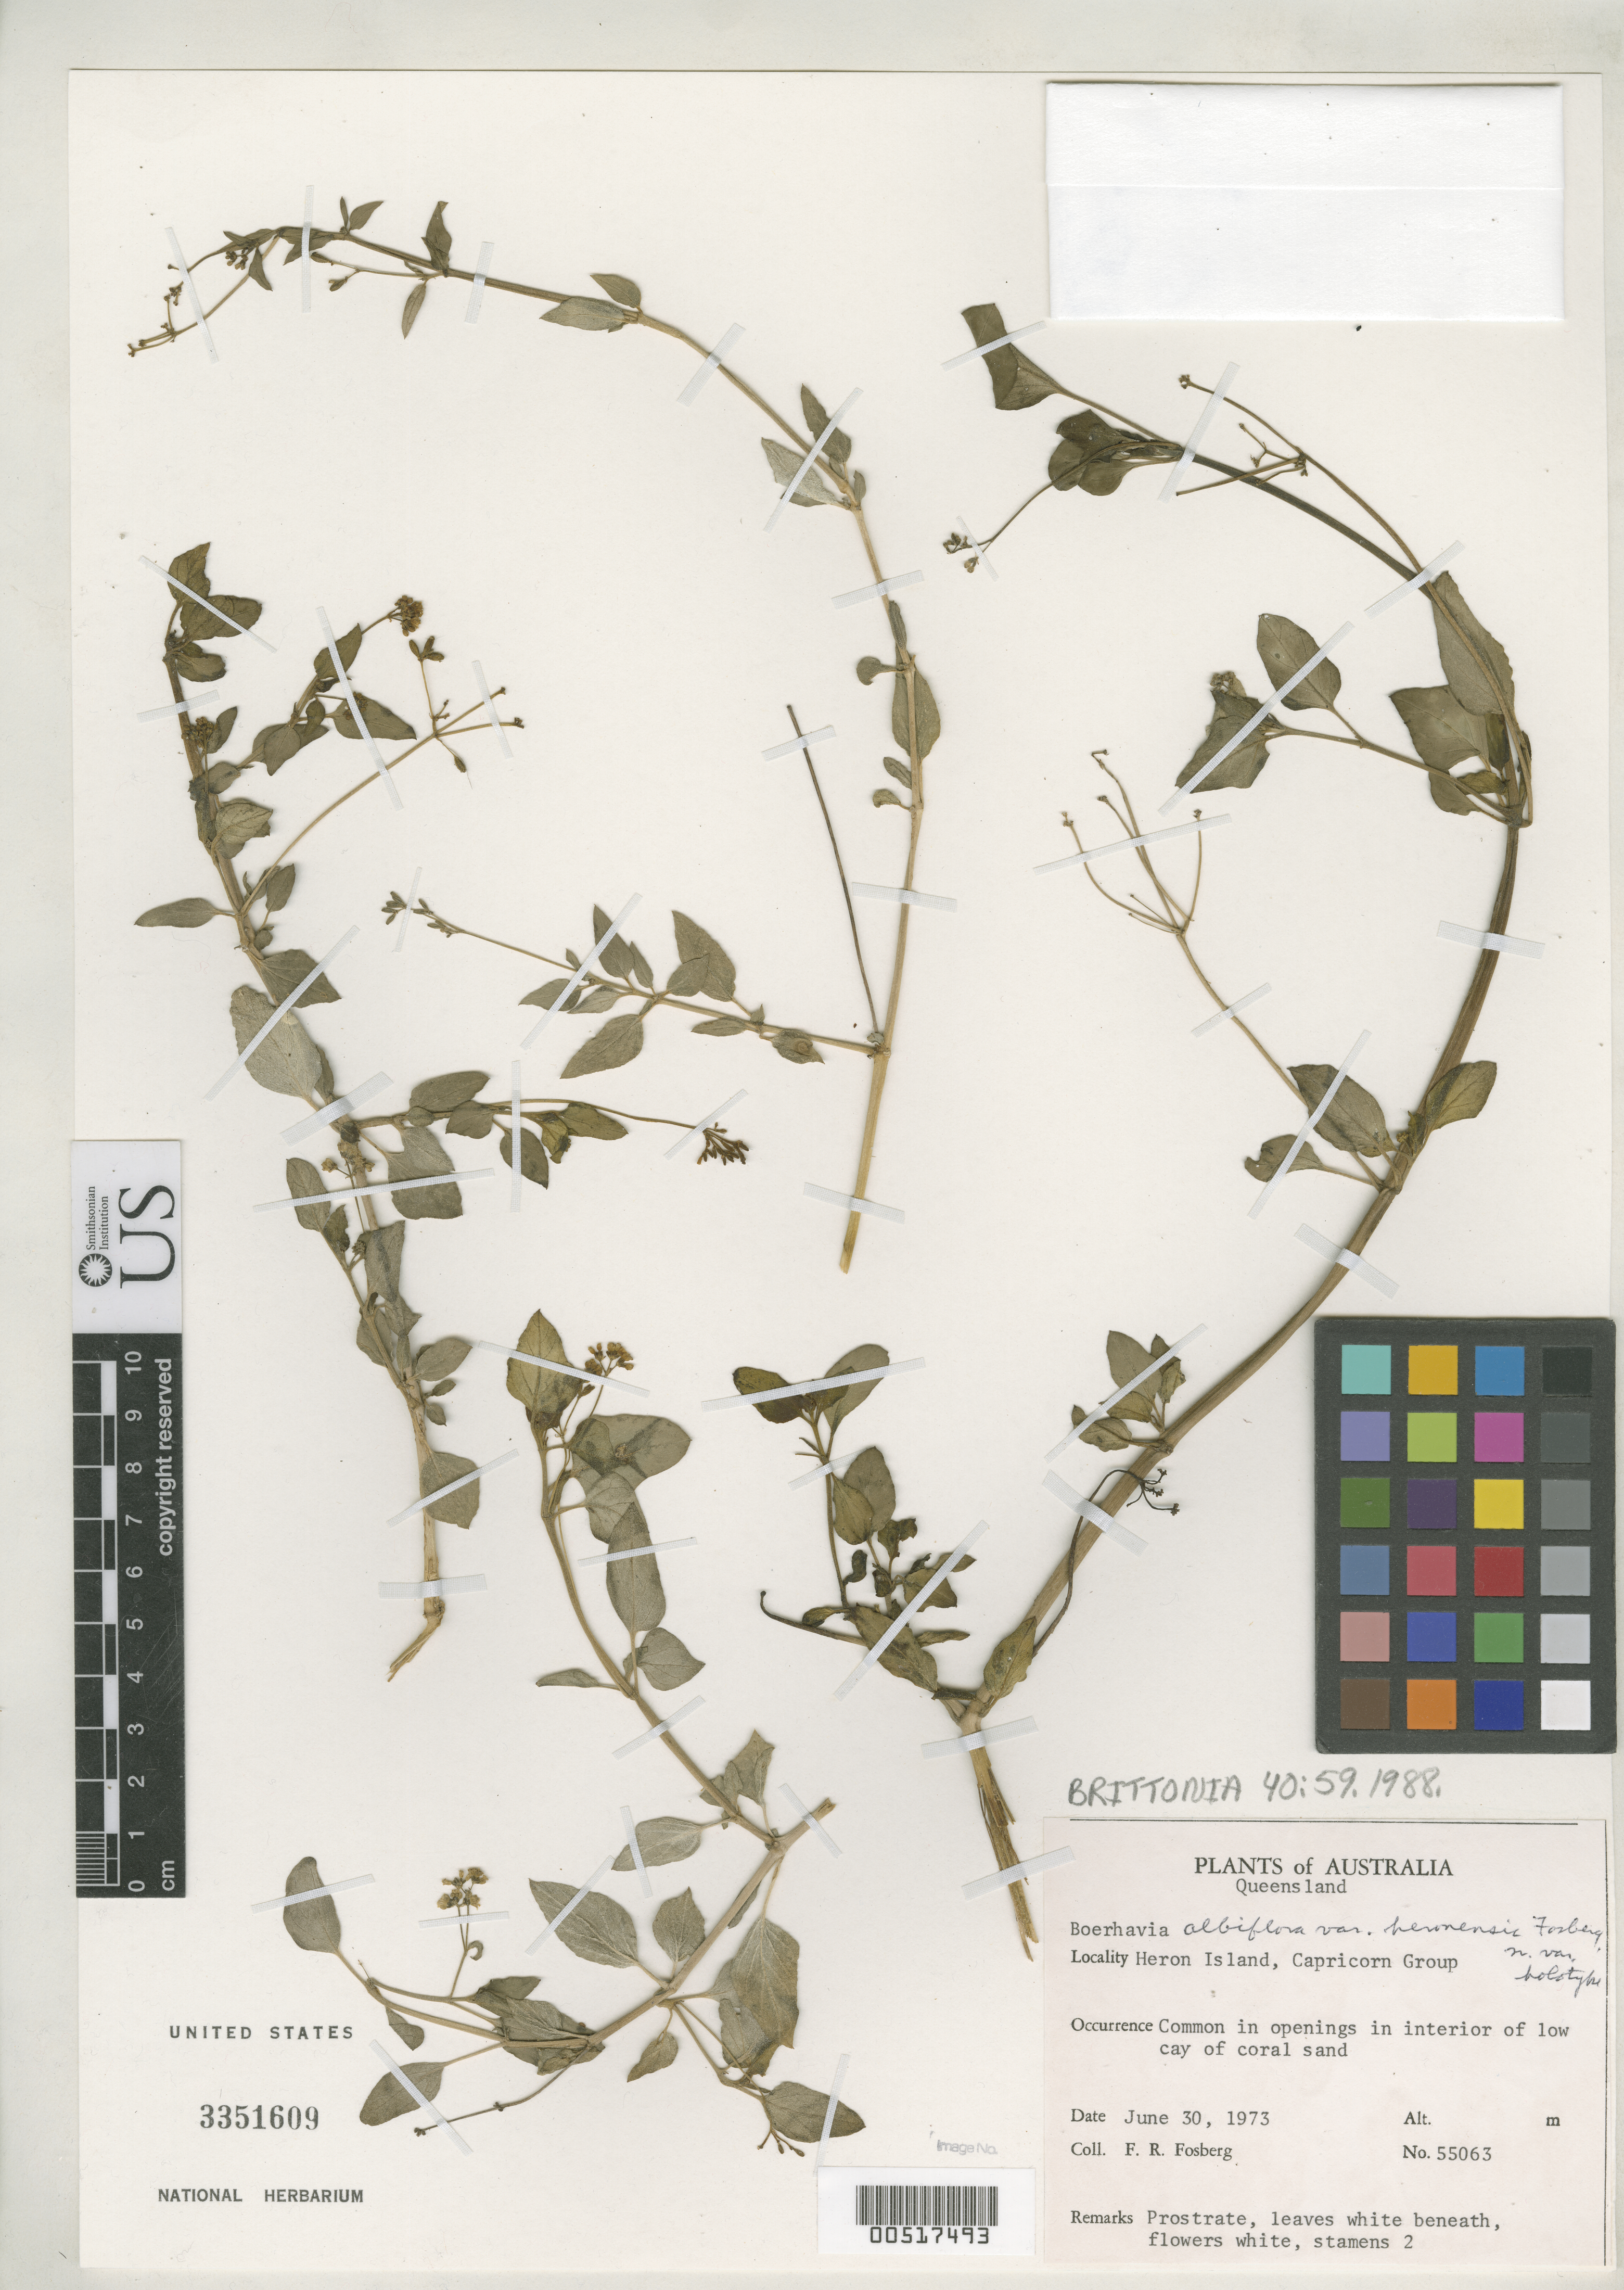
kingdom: Plantae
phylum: Tracheophyta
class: Magnoliopsida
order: Caryophyllales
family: Nyctaginaceae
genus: Boerhavia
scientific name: Boerhavia albiflora var. heronensis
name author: Fosberg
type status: Holotype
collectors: F. R. Fosberg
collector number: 55063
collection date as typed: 30 Jun 1973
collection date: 1973-06-30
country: Australia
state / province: Queensland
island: Heron Island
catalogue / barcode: US 3351609